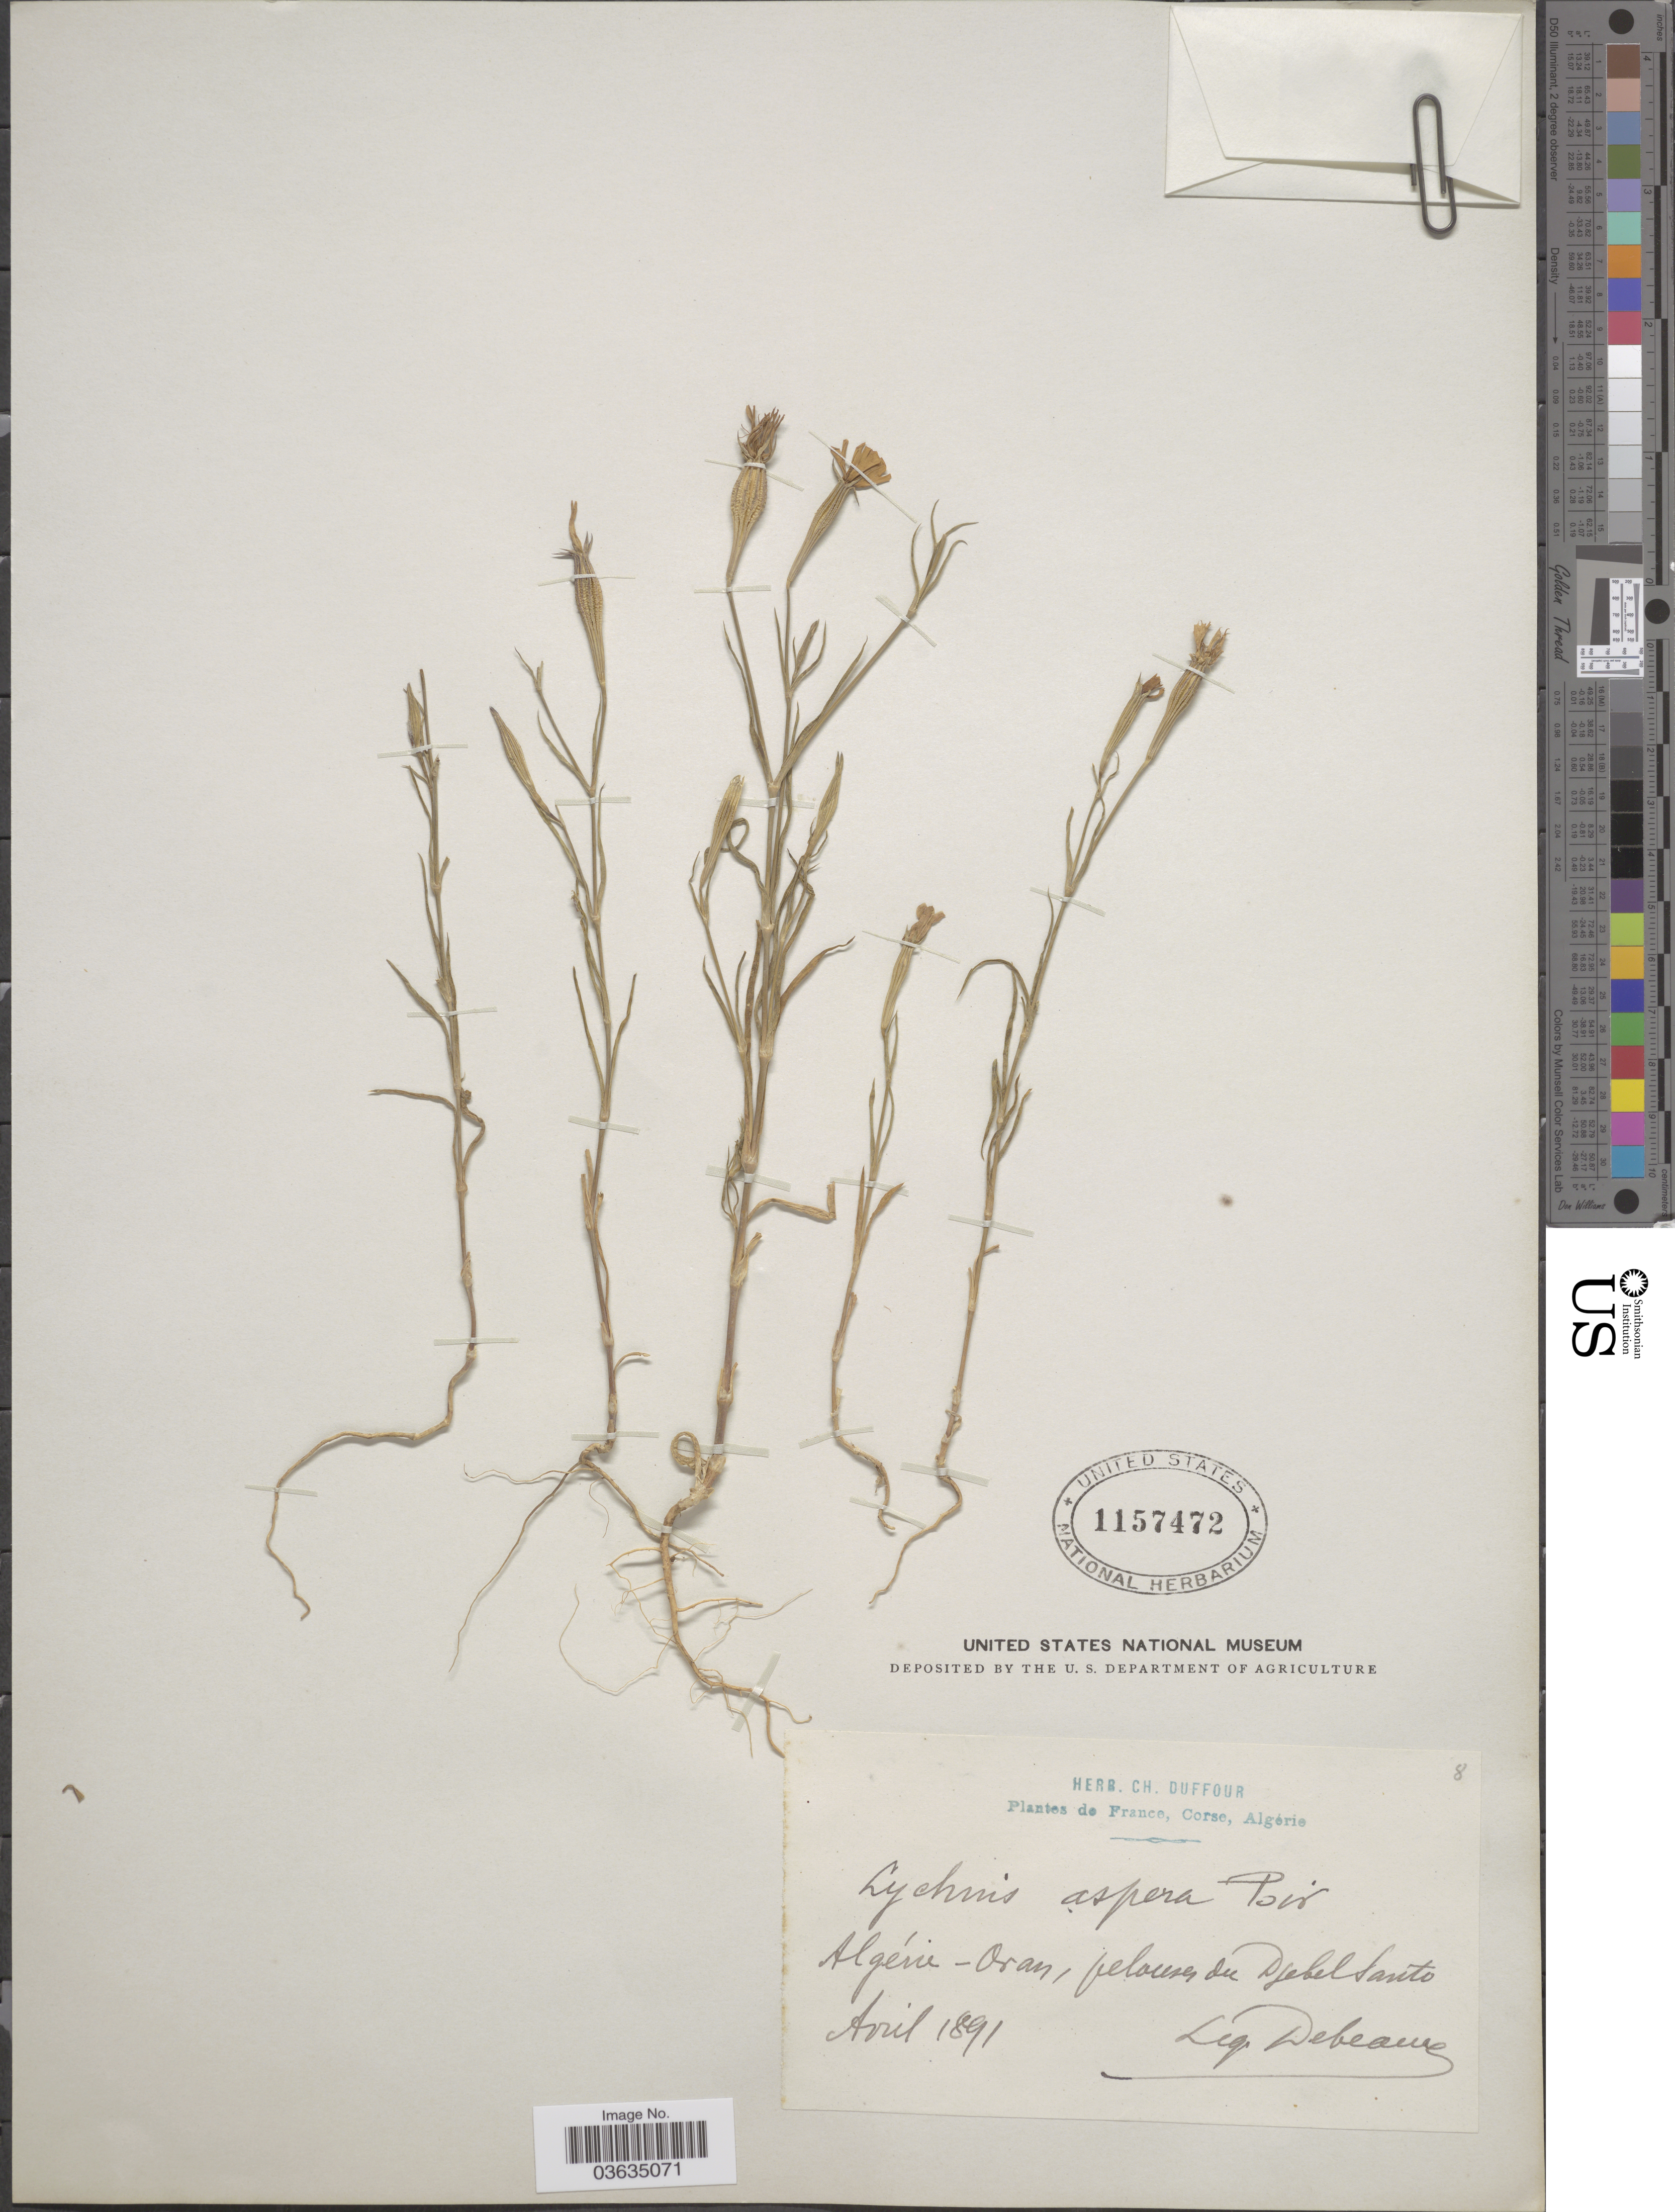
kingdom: Plantae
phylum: Tracheophyta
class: Magnoliopsida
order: Caryophyllales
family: Caryophyllaceae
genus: Eudianthe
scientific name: Eudianthe coeli-rosa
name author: (L.) Fenzl ex Endl.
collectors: -. Debeaux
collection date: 1891-04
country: Algeria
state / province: Oran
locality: Pelouses du Djebel Santo.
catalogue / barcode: US 1157472